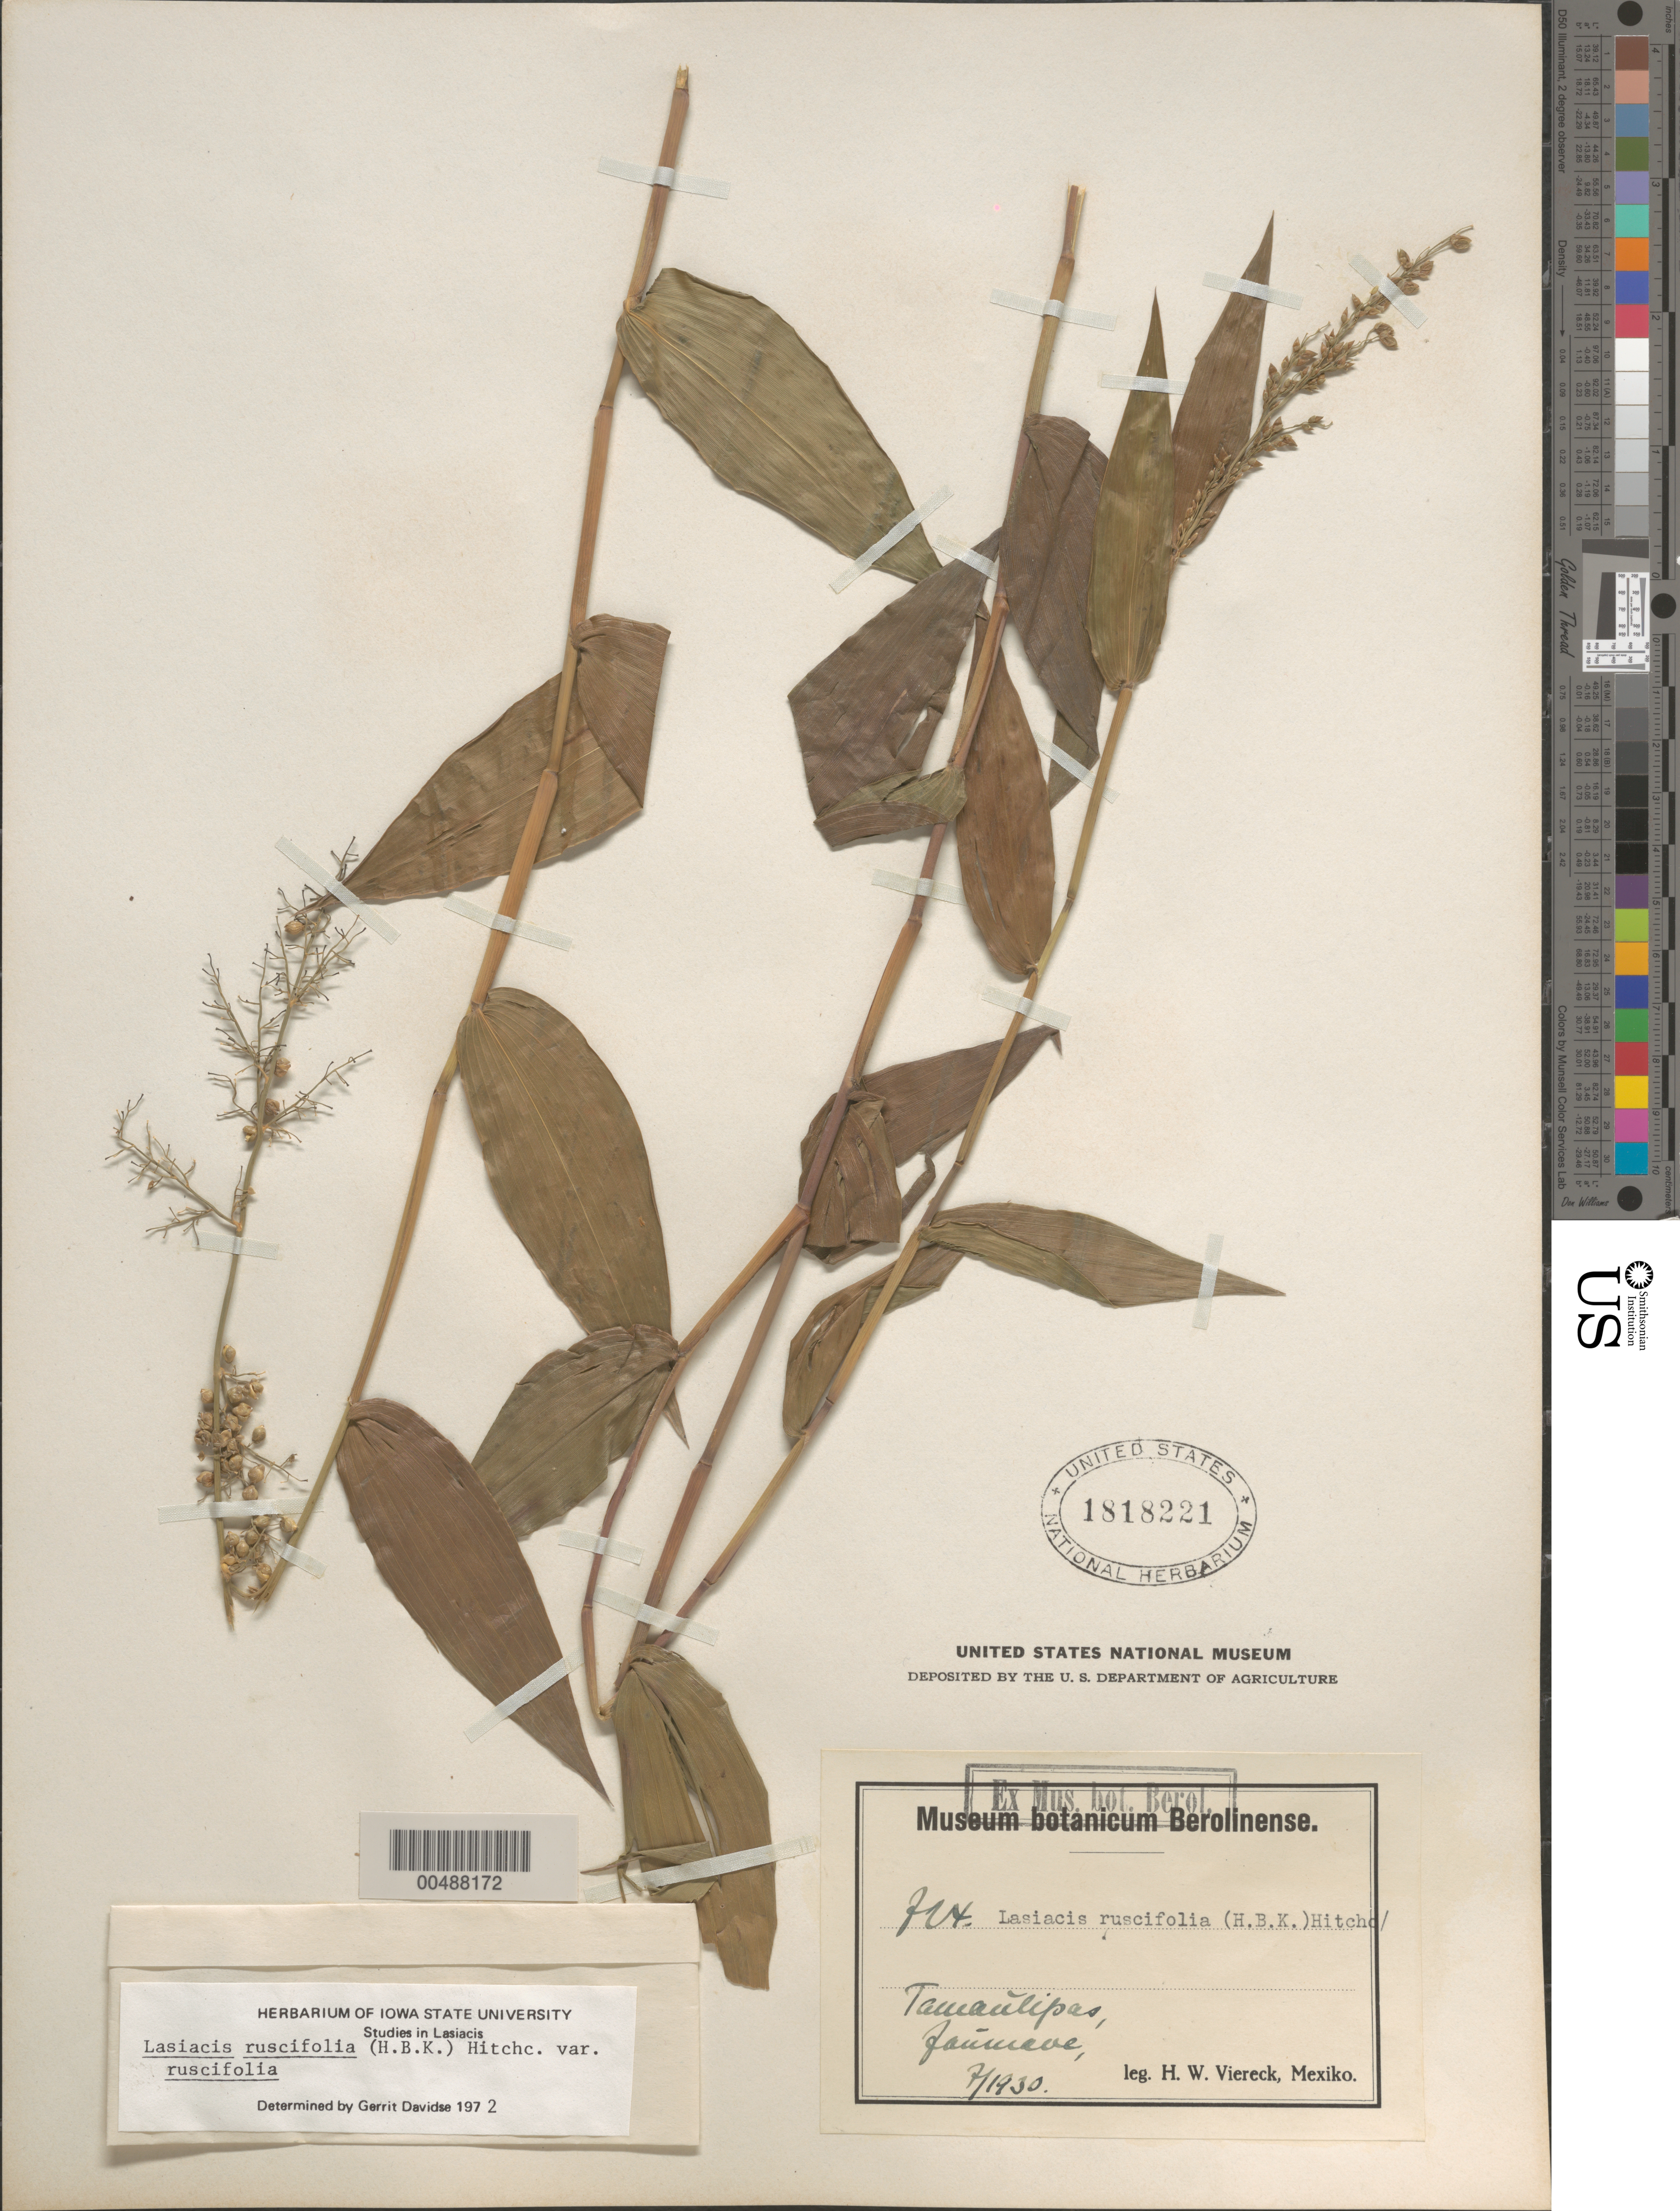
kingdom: Plantae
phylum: Tracheophyta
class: Liliopsida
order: Poales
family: Poaceae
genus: Lasiacis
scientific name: Lasiacis ruscifolia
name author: (Kunth) Hitchc.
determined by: Davidse, Gerrit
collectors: H. W. Viereck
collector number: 724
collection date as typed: Jul 1930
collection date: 1930-07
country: Mexico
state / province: Tamaulipas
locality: Zaumave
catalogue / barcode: US 1818221